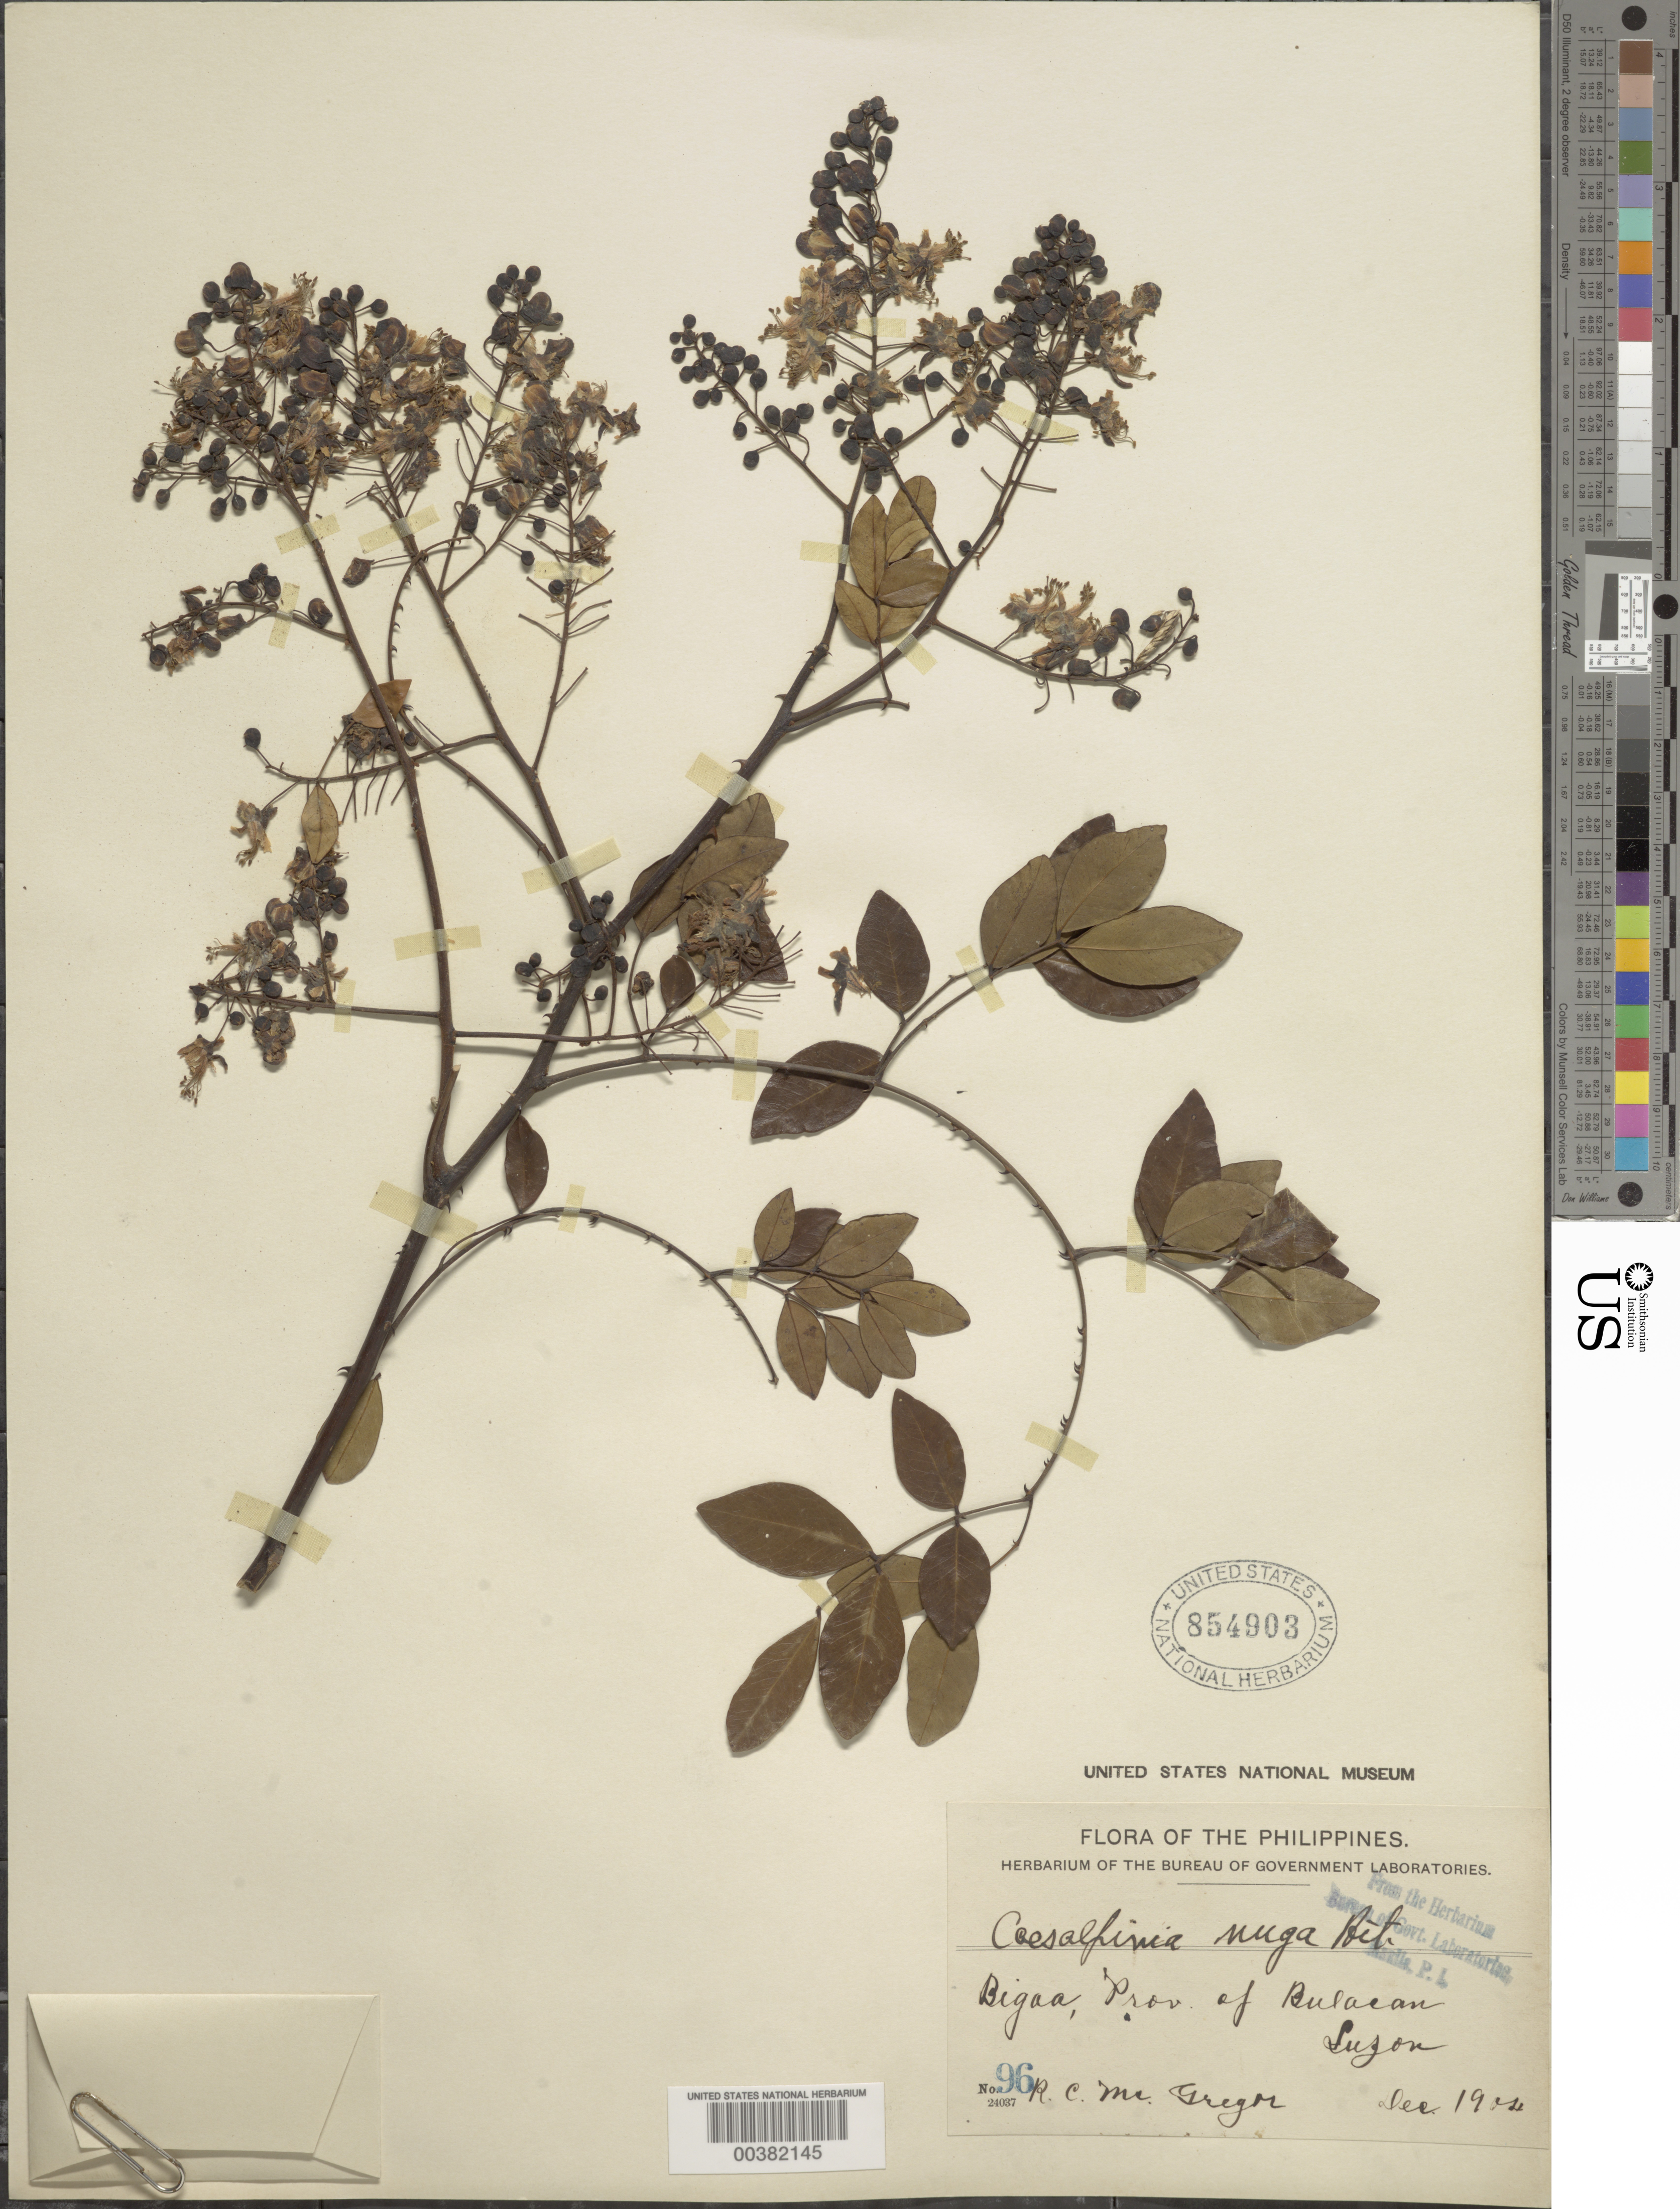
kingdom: Plantae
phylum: Tracheophyta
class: Magnoliopsida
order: Fabales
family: Fabaceae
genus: Ticanto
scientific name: Ticanto crista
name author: (L.) R. Clark & Gagnon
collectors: R. C. McGregor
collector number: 96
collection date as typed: Dec 1904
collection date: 1904-12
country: Philippines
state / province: Central Luzon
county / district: Bulacan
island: Luzon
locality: Bigaa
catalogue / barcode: US 854903